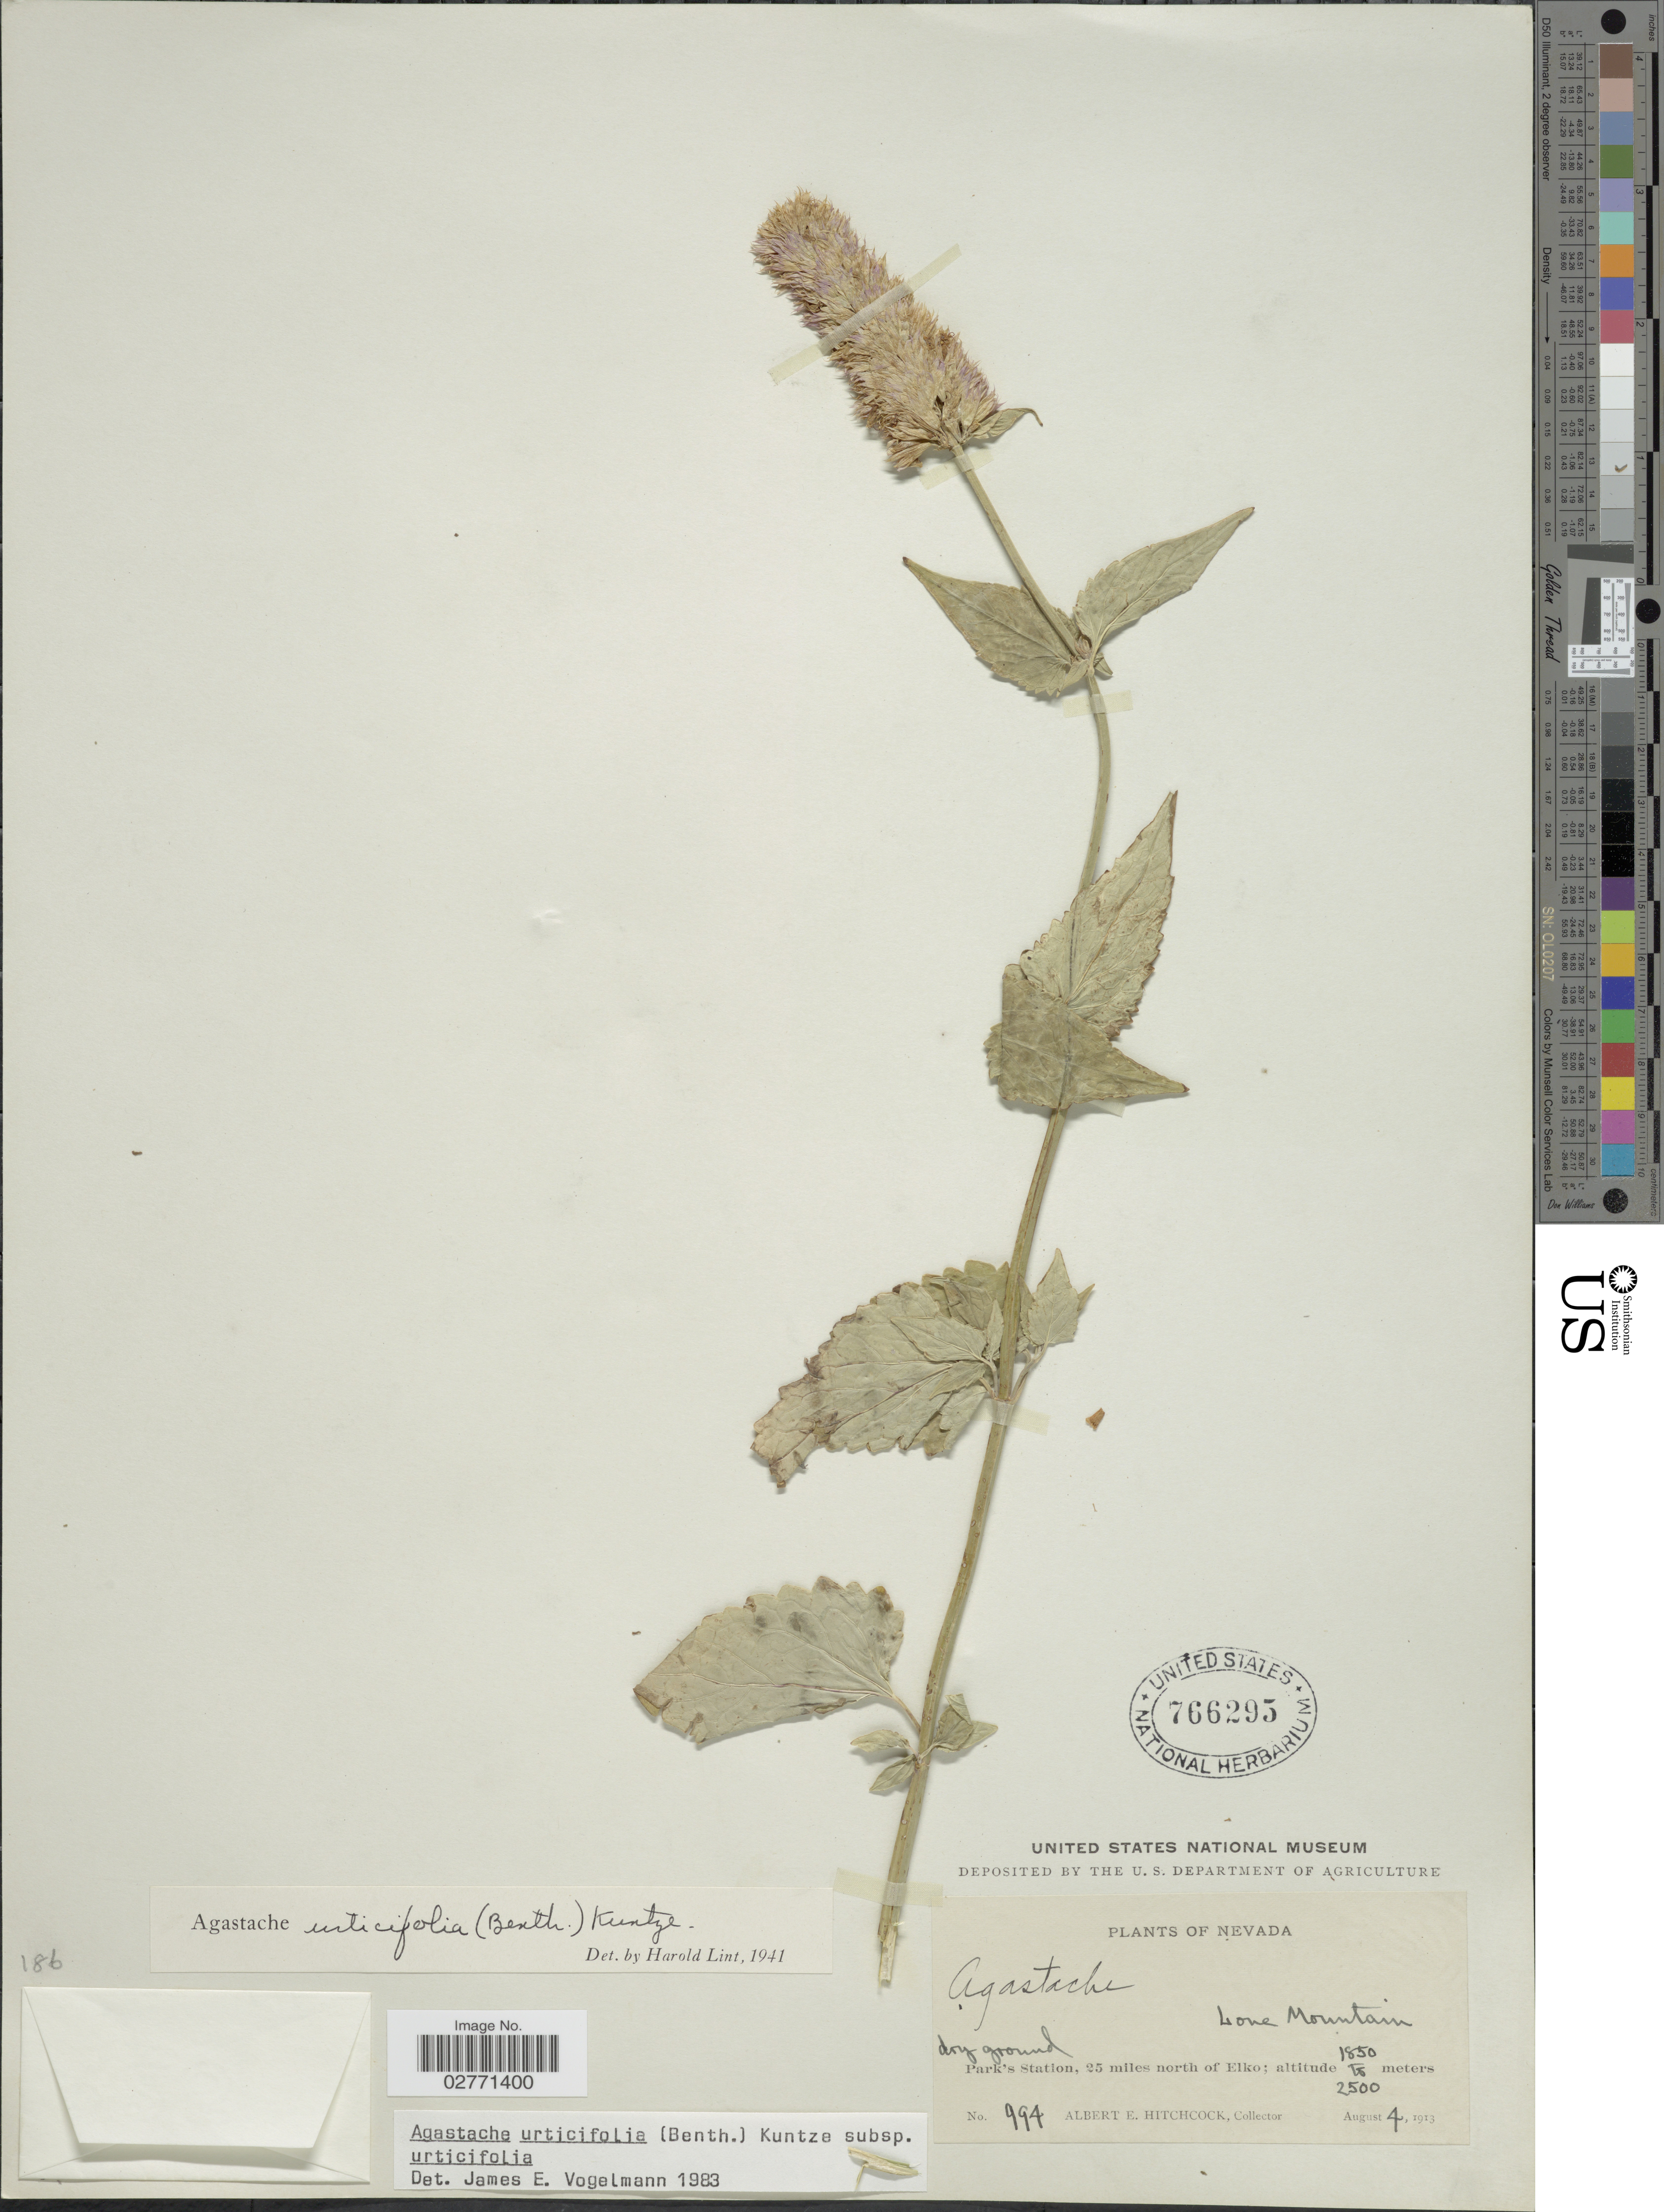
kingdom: Plantae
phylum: Tracheophyta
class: Magnoliopsida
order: Lamiales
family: Lamiaceae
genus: Agastache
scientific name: Agastache urticifolia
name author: (Benth.) Kuntze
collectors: A. Hitchcock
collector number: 994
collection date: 1913-08-04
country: United States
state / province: Nevada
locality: Lone Mountain. Park's Station, 25 miles north of Elko.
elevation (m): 1850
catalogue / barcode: US 766295